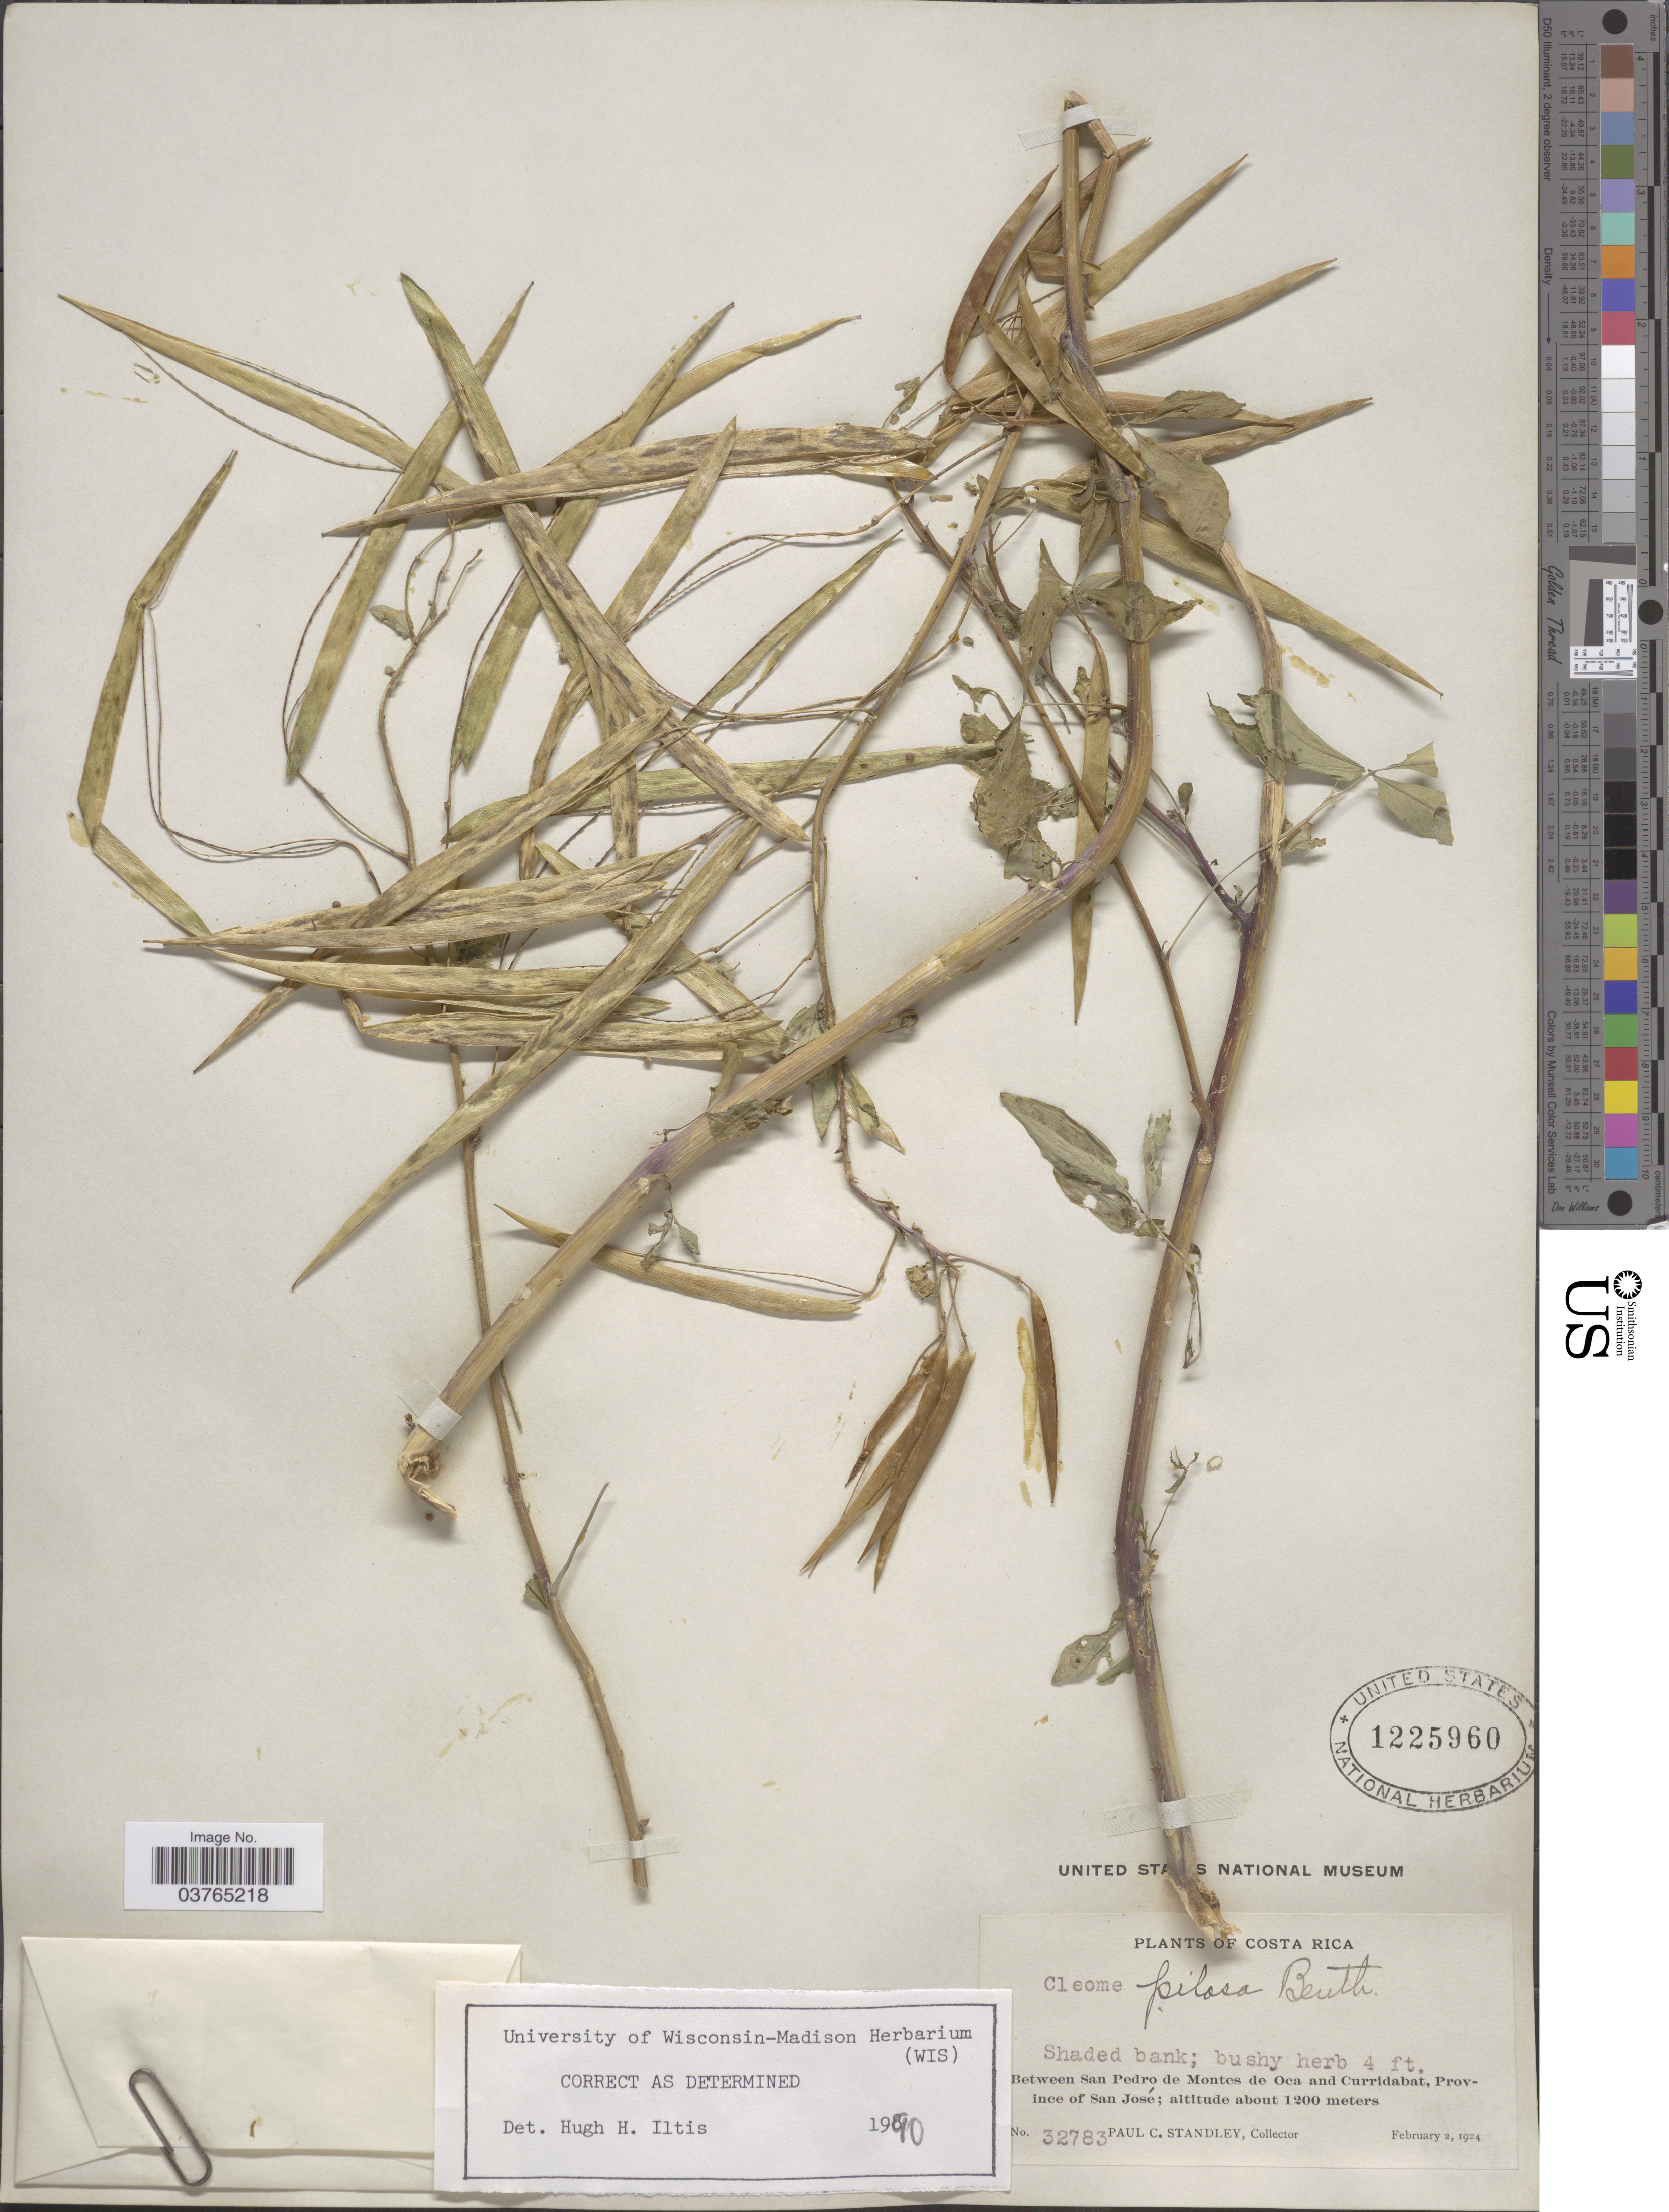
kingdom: Plantae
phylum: Tracheophyta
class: Magnoliopsida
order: Brassicales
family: Cleomaceae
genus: Cochranella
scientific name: Cochranella pilosa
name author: (Benth.) E.M. McGinty & Roalson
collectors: P. C. Standley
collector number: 32783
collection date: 1924-02-02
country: Costa Rica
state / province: San José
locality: Between San Pedro de Montes de Oca and Curridabat.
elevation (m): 1200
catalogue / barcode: US 1225960